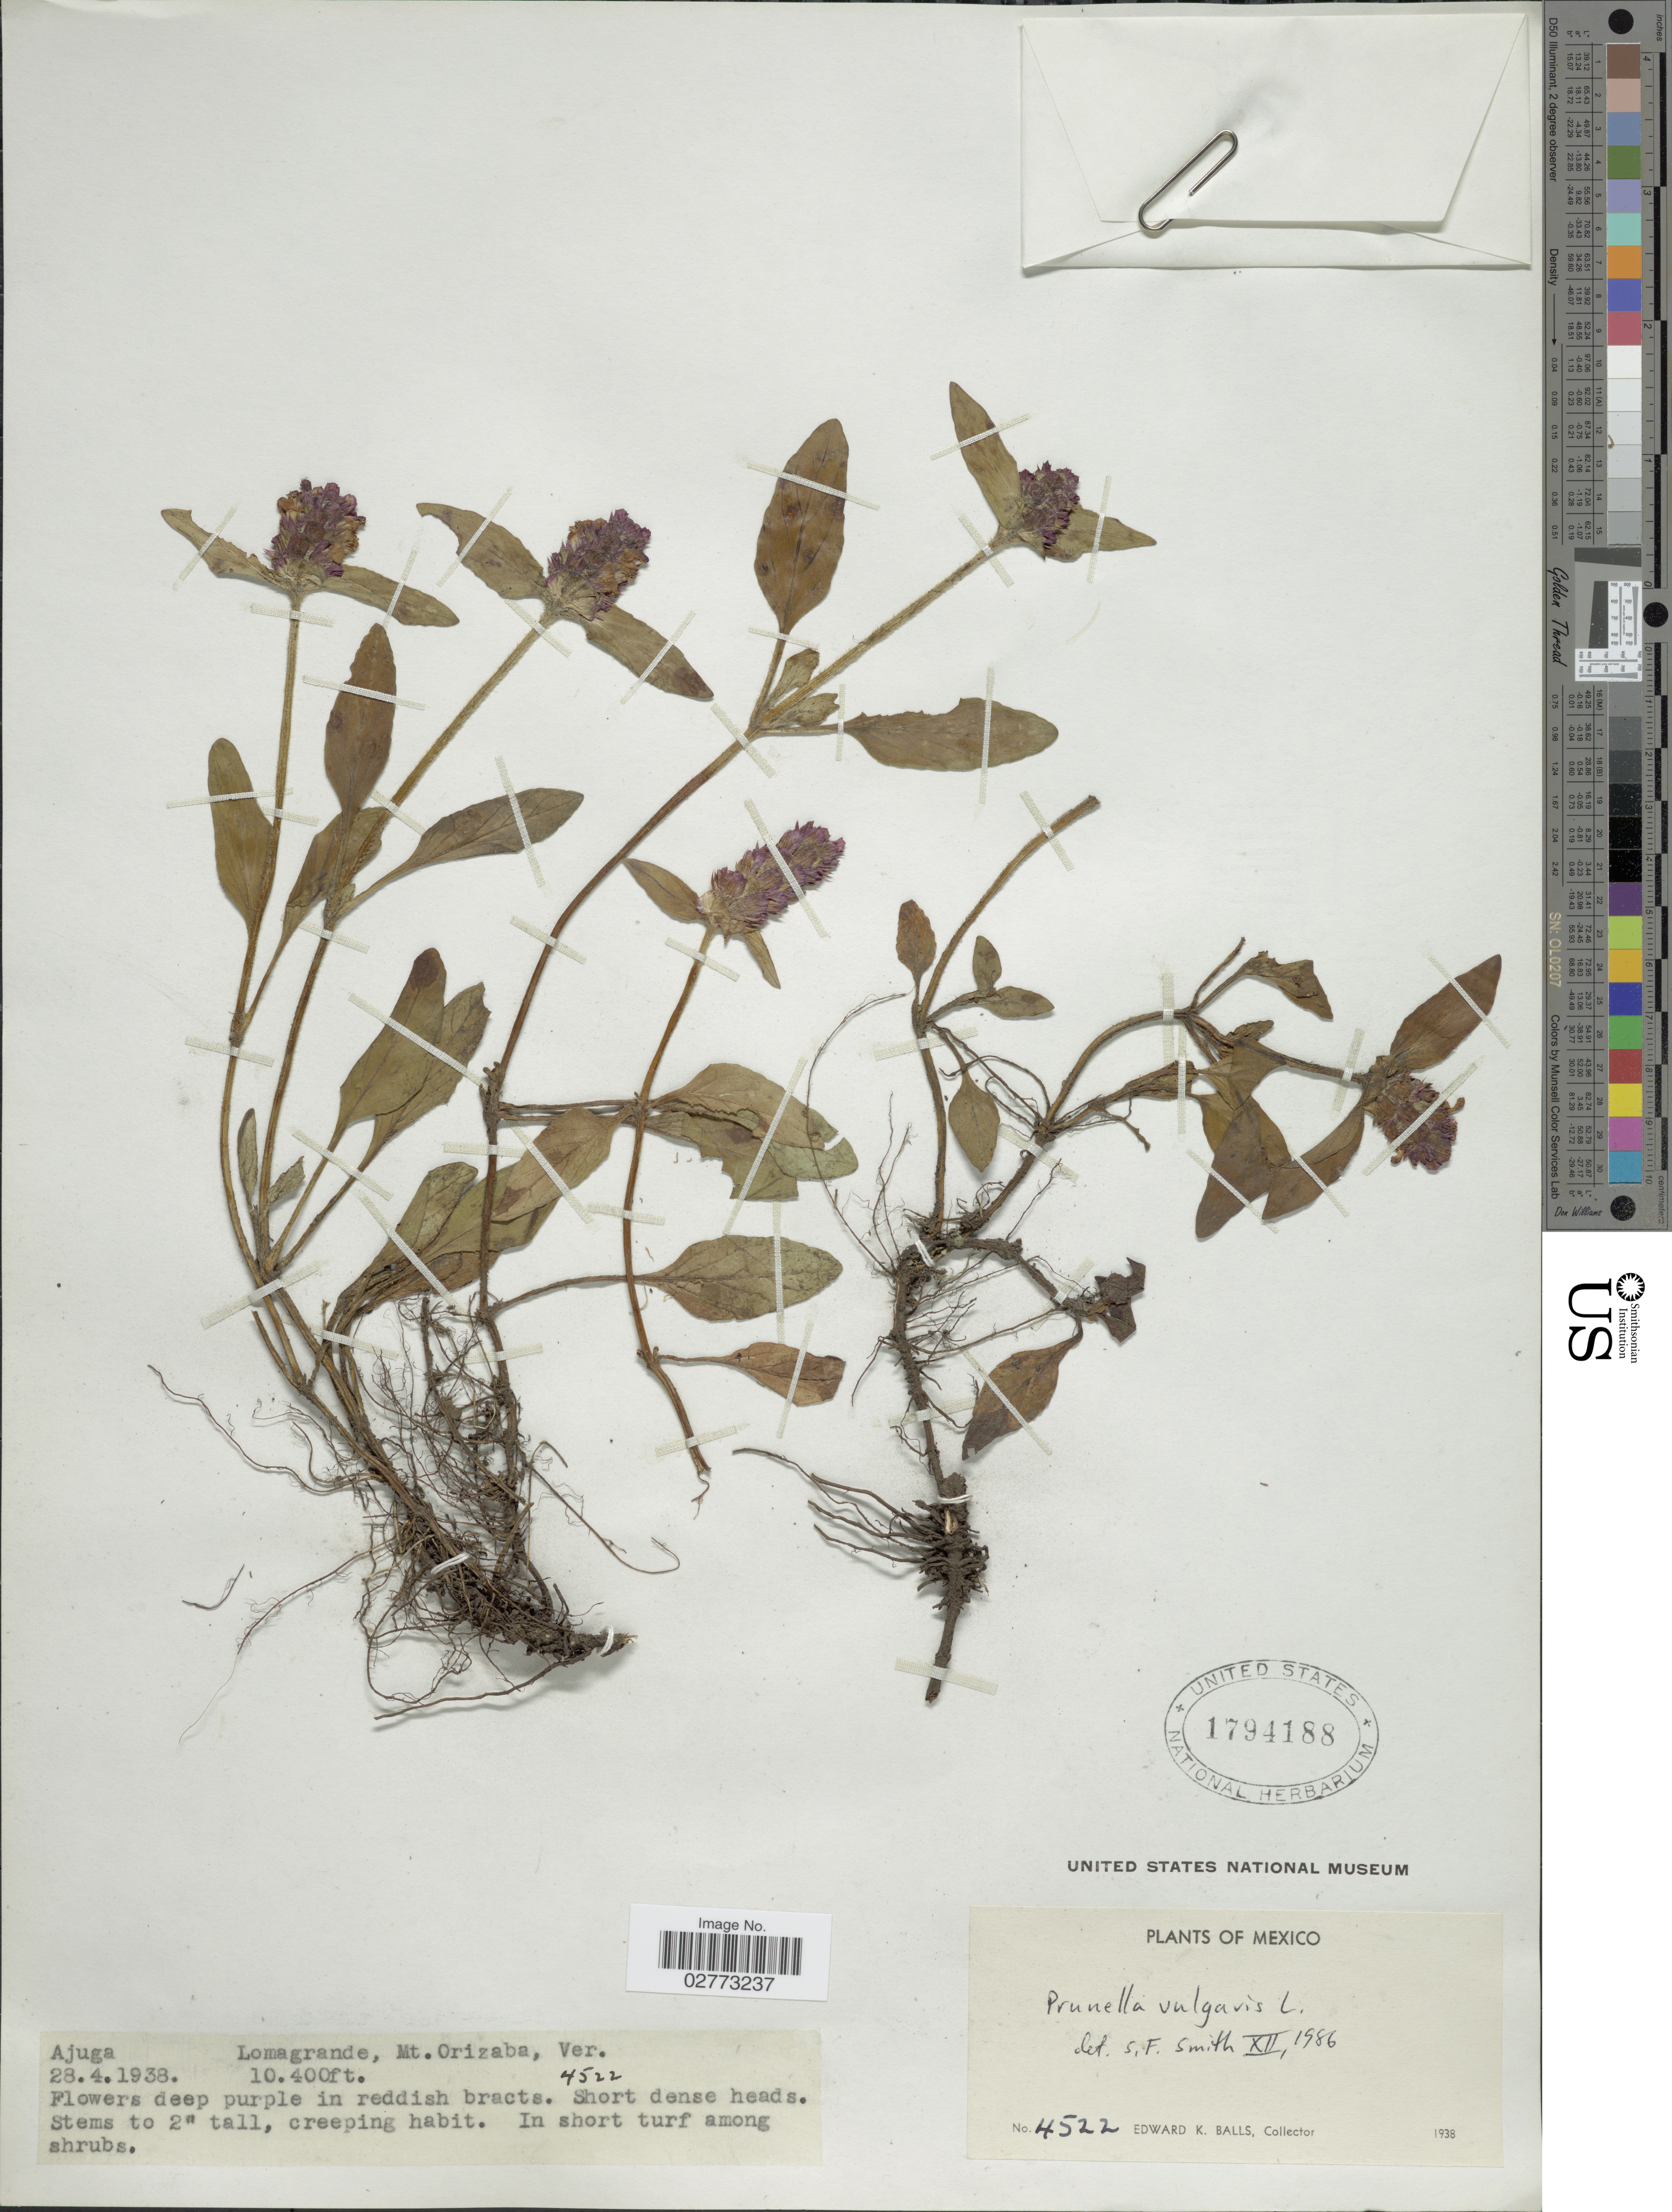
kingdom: Plantae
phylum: Tracheophyta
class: Magnoliopsida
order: Lamiales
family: Lamiaceae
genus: Prunella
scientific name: Prunella vulgaris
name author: L.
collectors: E. K. Balls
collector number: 4522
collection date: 1938-04-28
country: Mexico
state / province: Veracruz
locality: Lomagrande, Mt. Orizaba, Ver.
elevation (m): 3170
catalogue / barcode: US 1794188